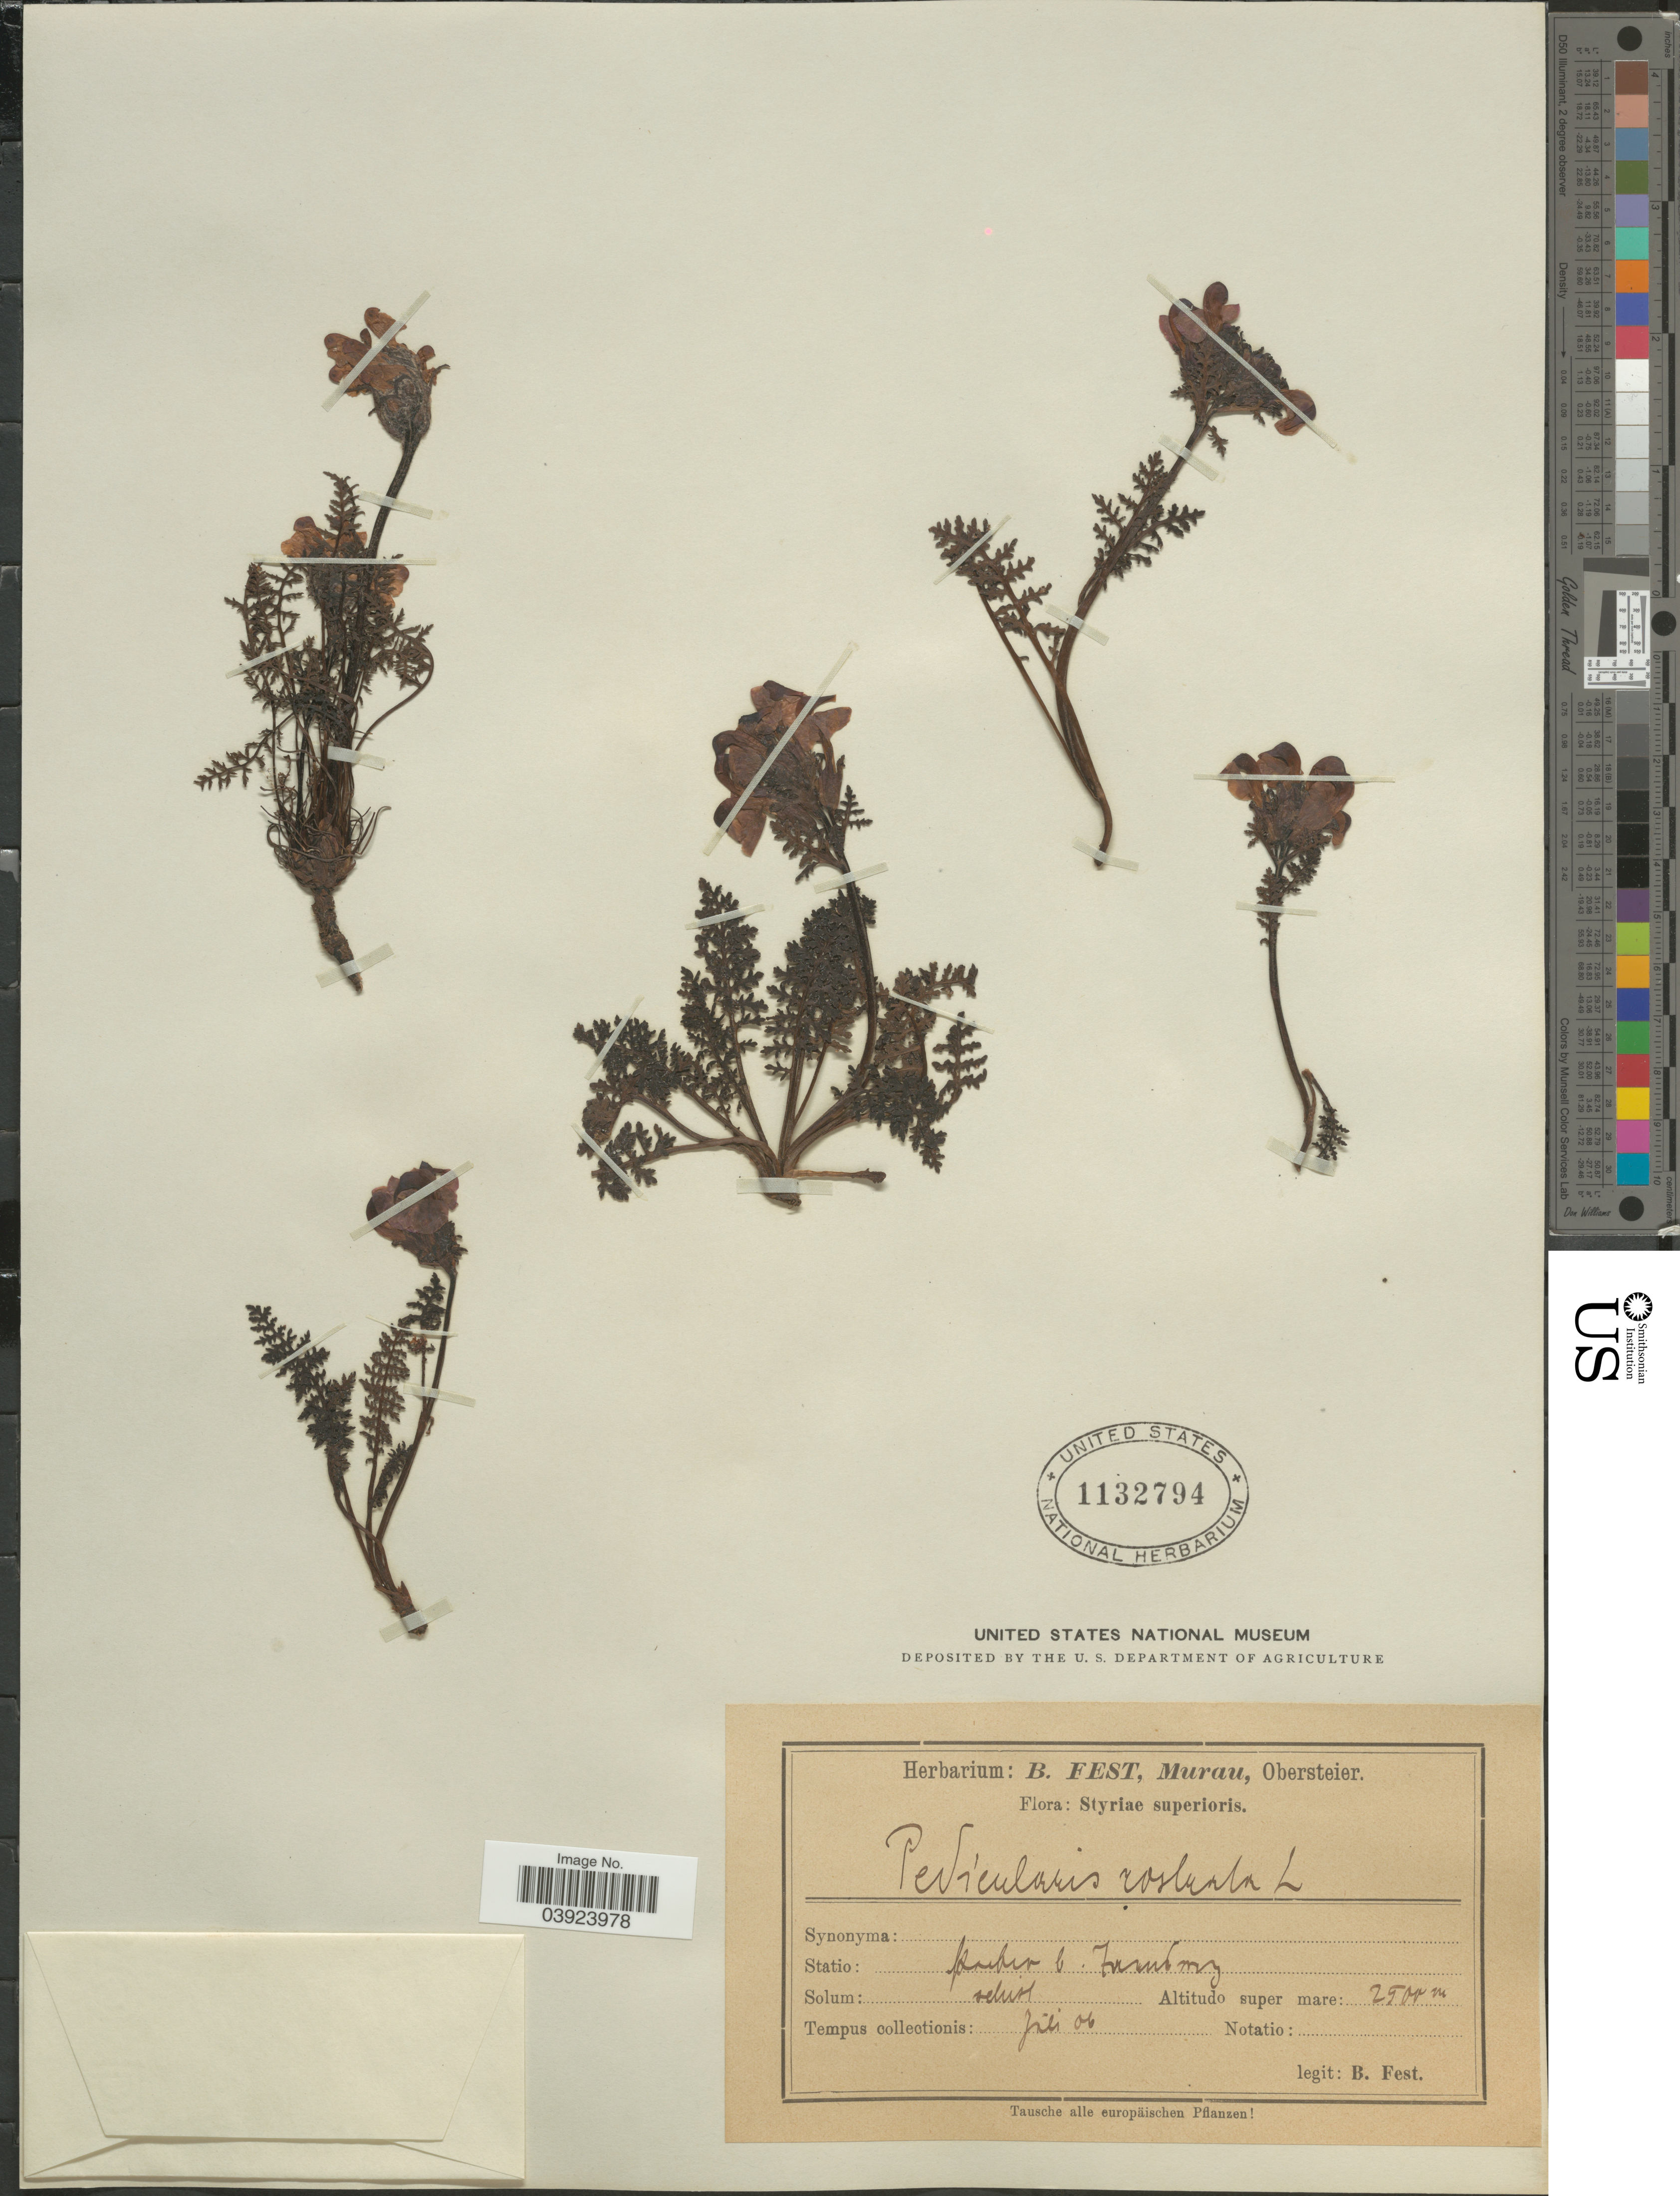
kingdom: Plantae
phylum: Tracheophyta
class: Magnoliopsida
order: Lamiales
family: Orobanchaceae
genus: Pedicularis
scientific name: Pedicularis rostrata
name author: Jacq.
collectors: B. Fest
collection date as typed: Transcribed d/m/y: /7/6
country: Austria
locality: Styriae superioris. [illegible text].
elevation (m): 2900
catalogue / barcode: US 1132794